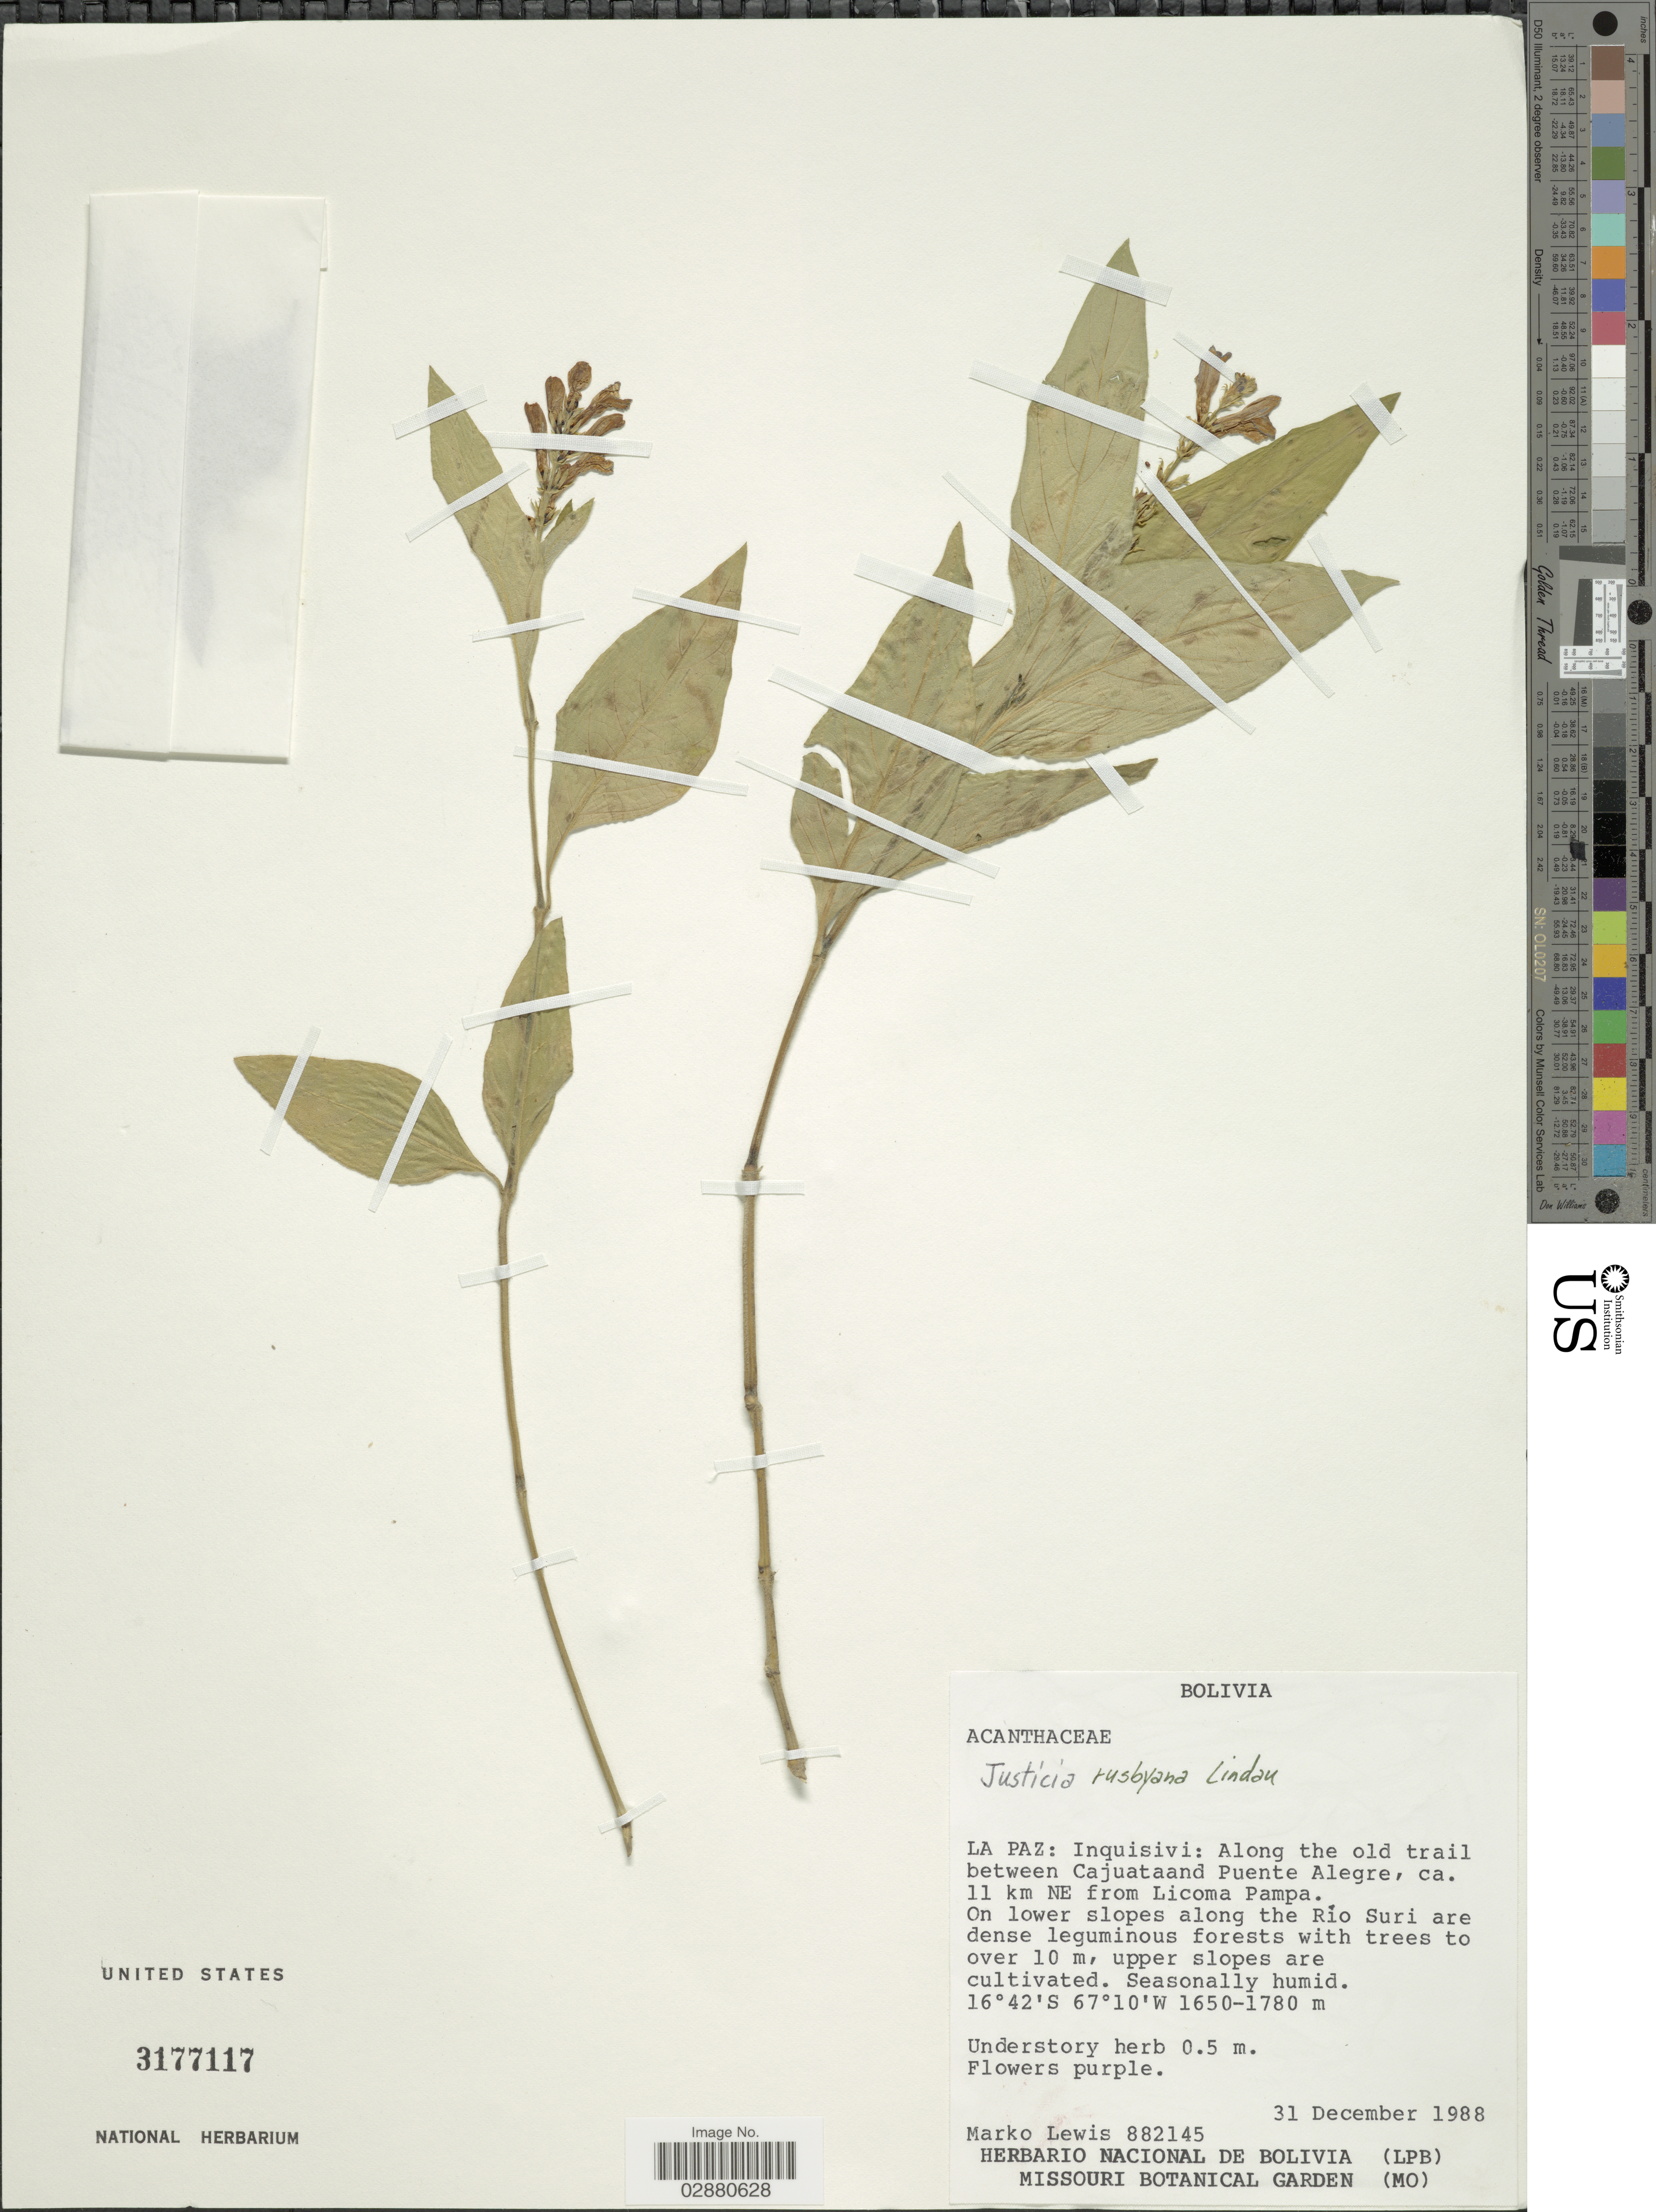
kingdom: Plantae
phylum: Tracheophyta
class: Magnoliopsida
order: Lamiales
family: Acanthaceae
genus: Justicia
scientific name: Justicia rusbyana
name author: Lindau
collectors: M. A. Lewis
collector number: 882145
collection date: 1988-12-31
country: Bolivia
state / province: La Paz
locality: Inquisivi: Along the old trail between Cajuataand Puente Alegre, ca. 11 km NE from Licoma Pampa. On lower slopes along the Río Suri.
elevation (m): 1650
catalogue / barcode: US 3177117